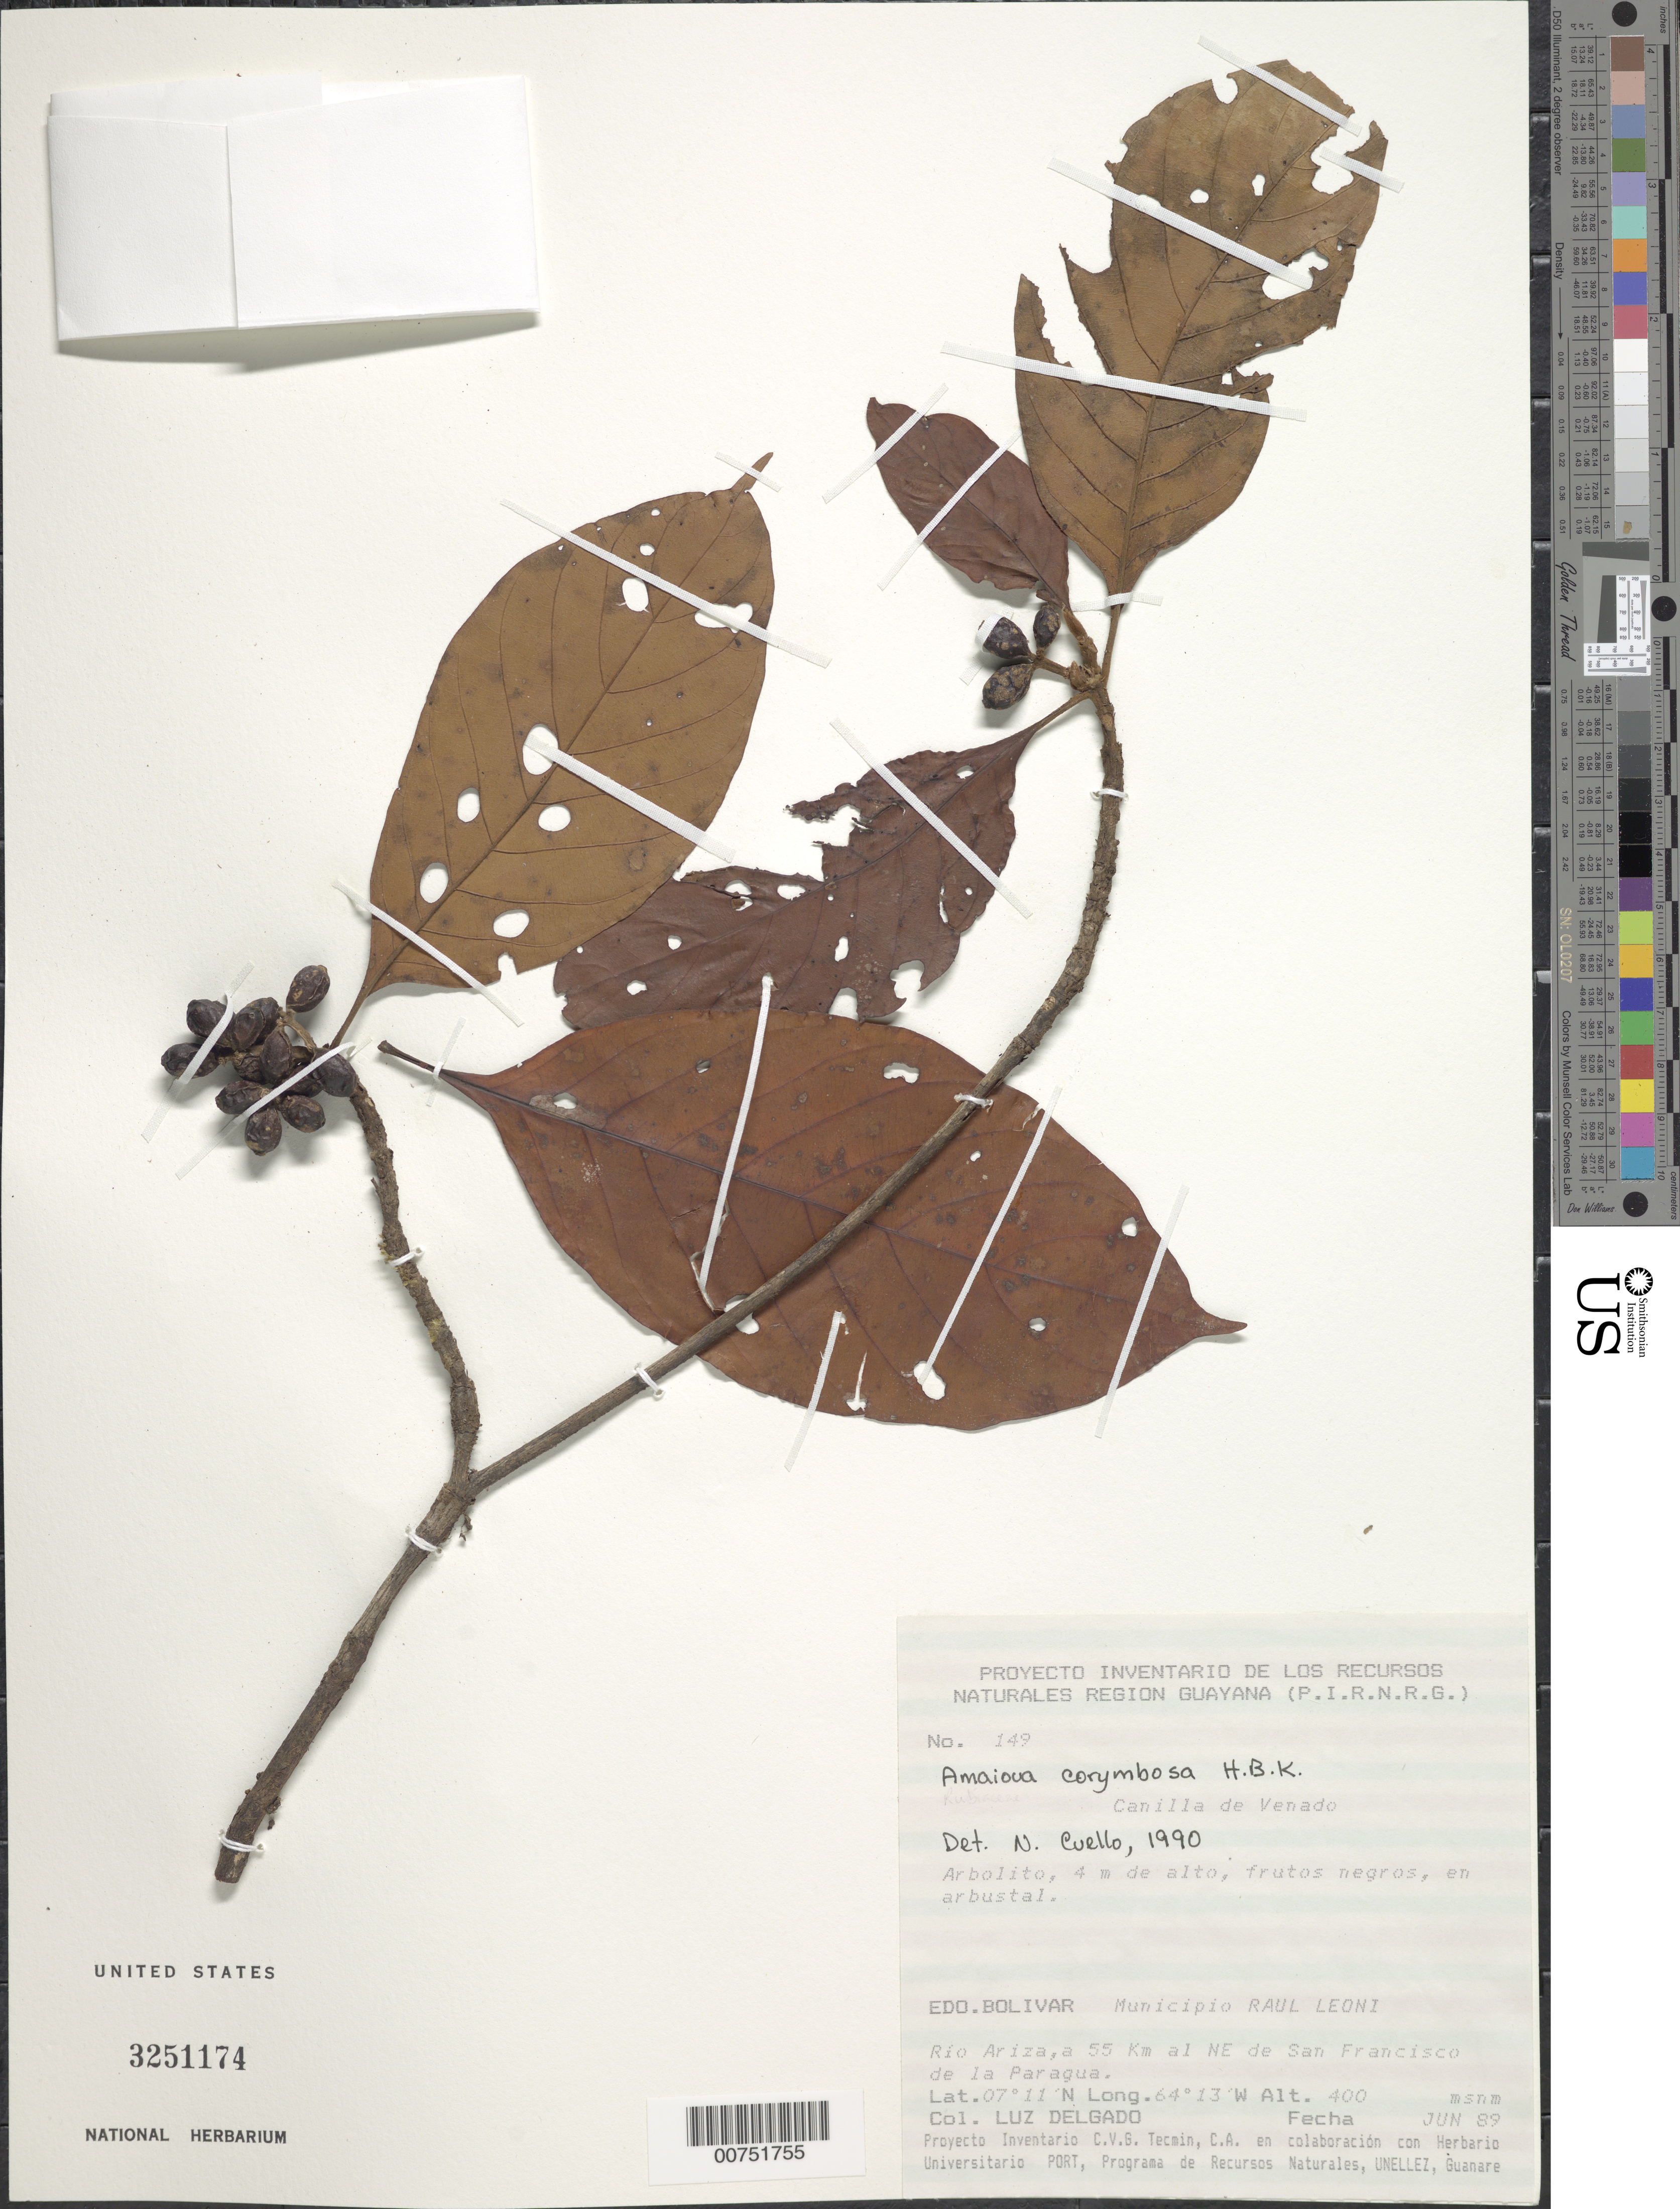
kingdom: Plantae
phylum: Tracheophyta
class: Magnoliopsida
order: Gentianales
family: Rubiaceae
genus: Amaioua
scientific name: Amaioua corymbosa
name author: Kunth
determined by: Cuello, Nidia L.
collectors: L. Delgado V.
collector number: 149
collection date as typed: Jun-89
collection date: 1989-06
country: Venezuela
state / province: Bolívar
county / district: Angostura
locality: Mun. Raúl Leoni [=Angostura], Río Ariza, 55 km NE of San Francisco de la Paragua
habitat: Arbustal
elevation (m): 400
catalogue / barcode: US 3251174